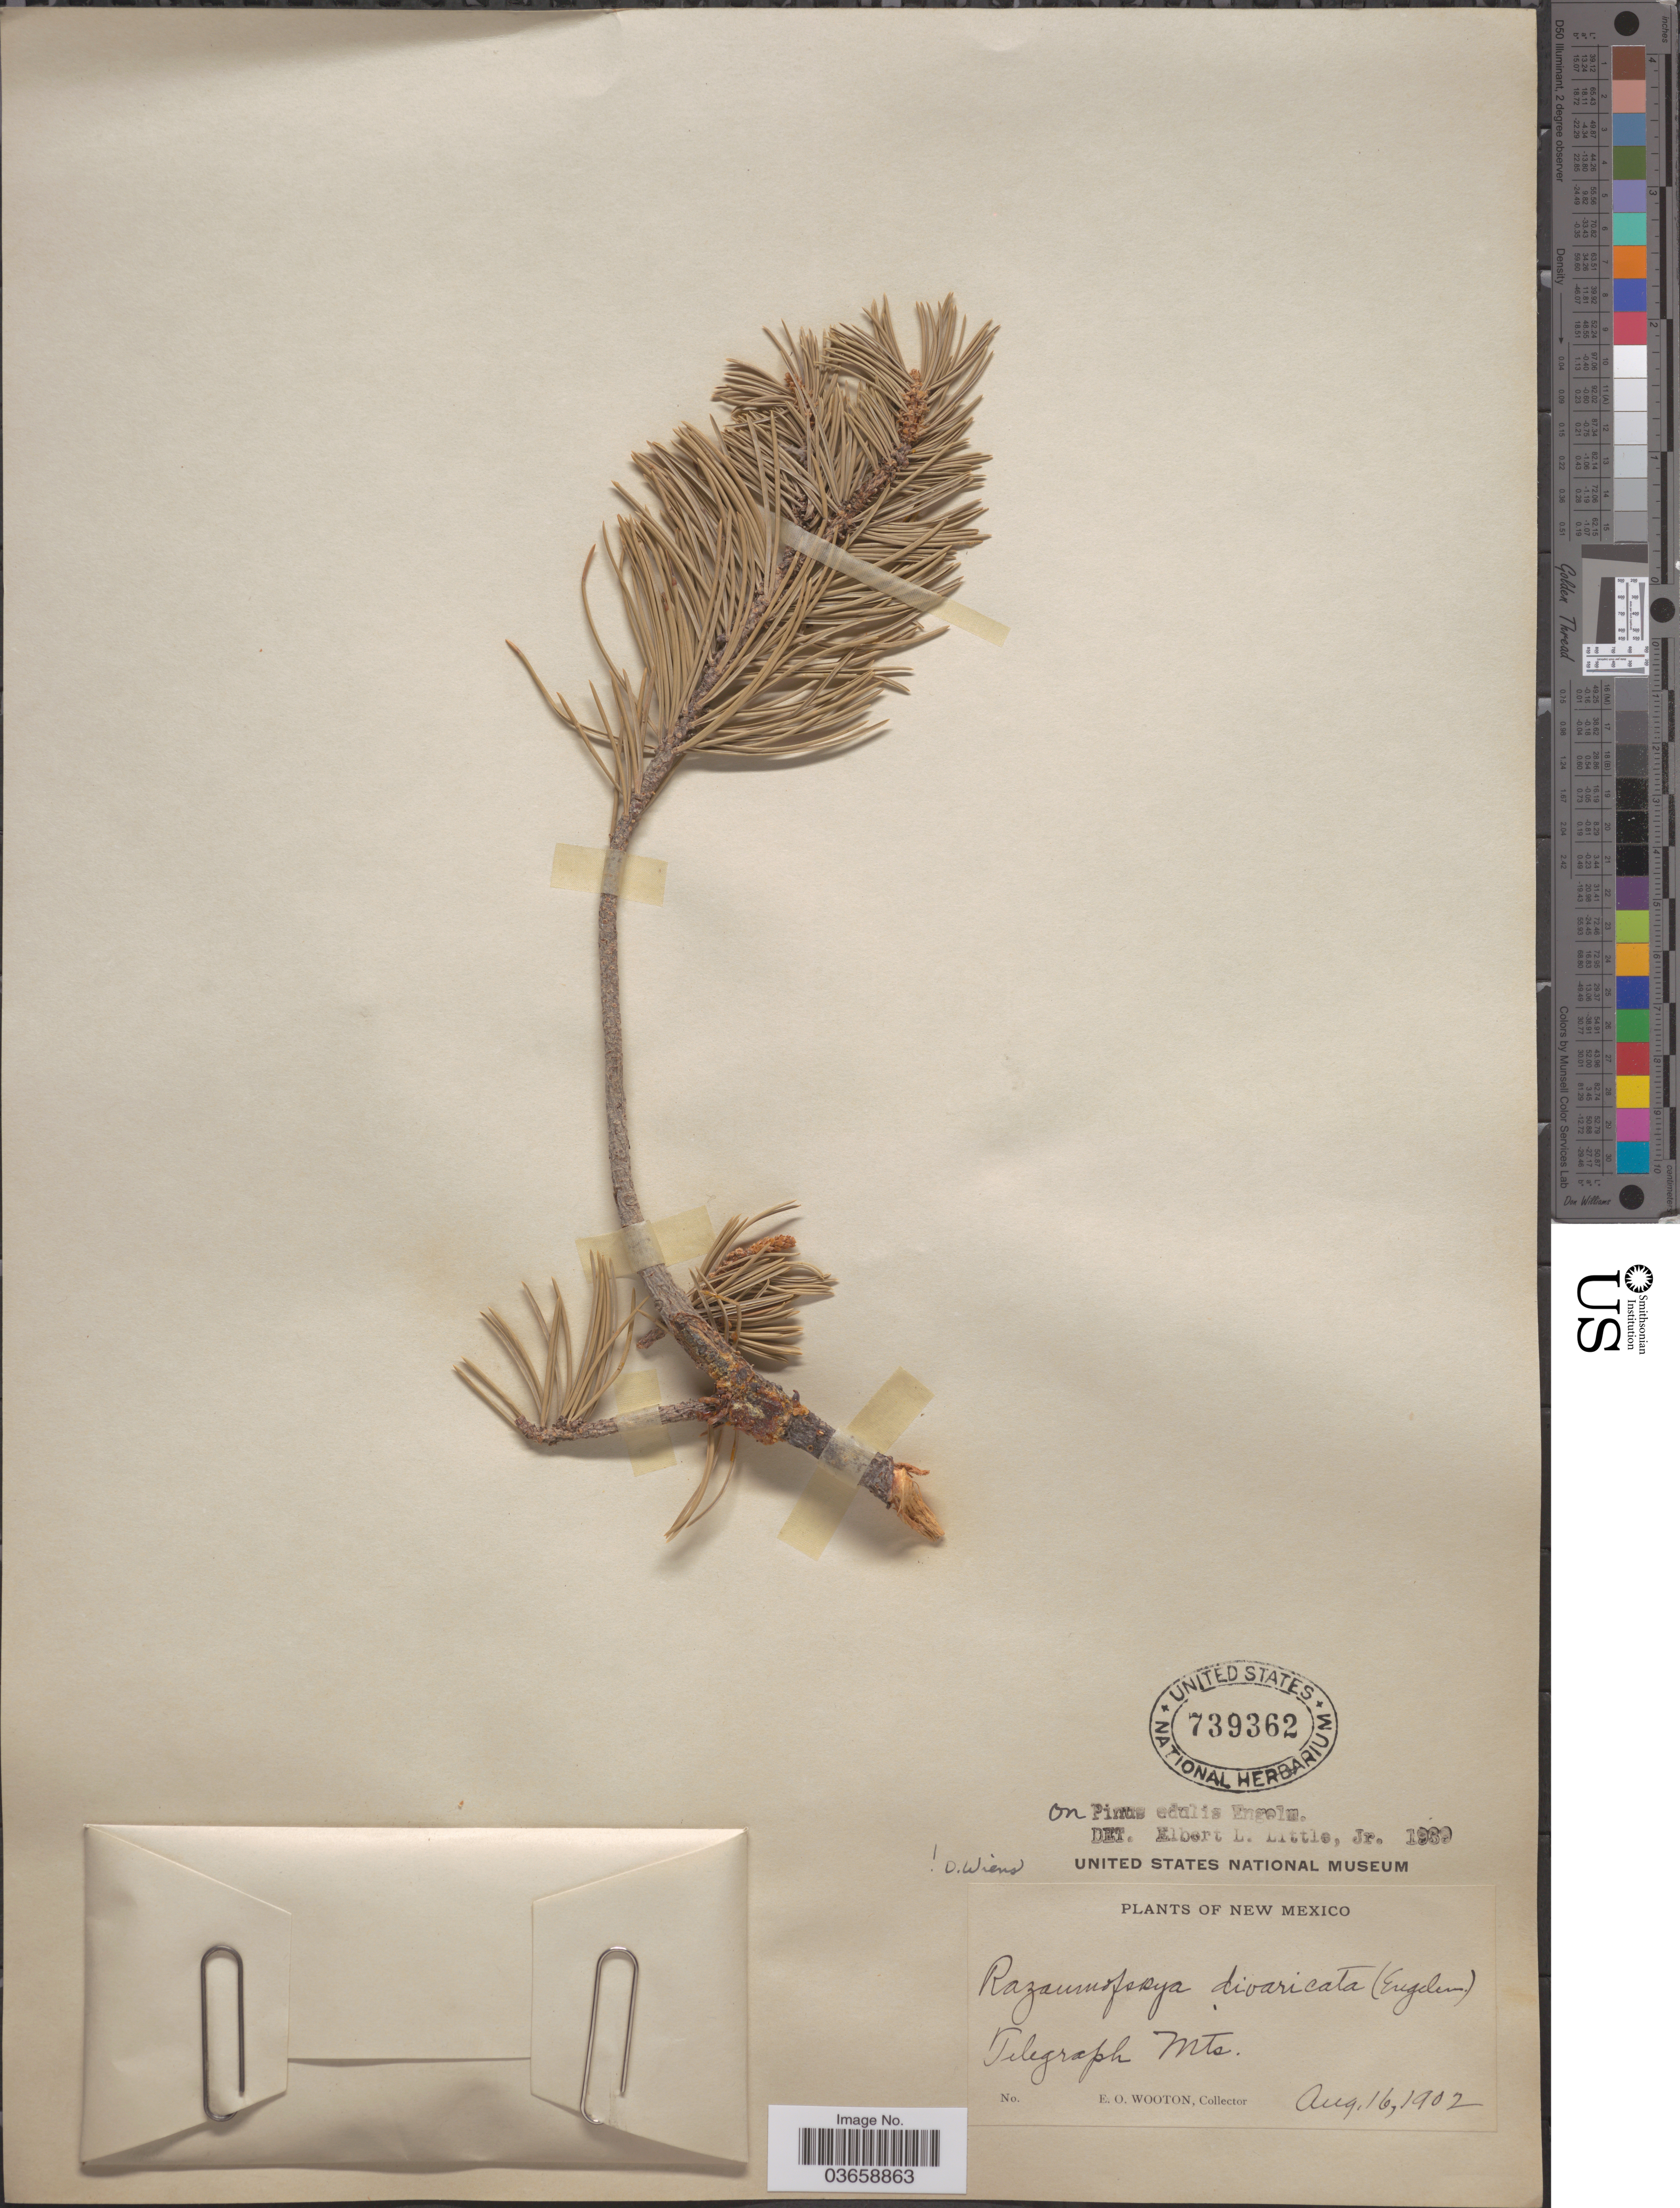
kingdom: Plantae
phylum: Tracheophyta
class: Magnoliopsida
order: Santalales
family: Viscaceae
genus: Arceuthobium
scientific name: Arceuthobium campylopodum f. divaricatum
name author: (Engelm.) L.S. Gill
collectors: E. O. Wooton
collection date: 1902-08-16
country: United States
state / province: New Mexico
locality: Telegraph Mts.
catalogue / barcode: US 739362